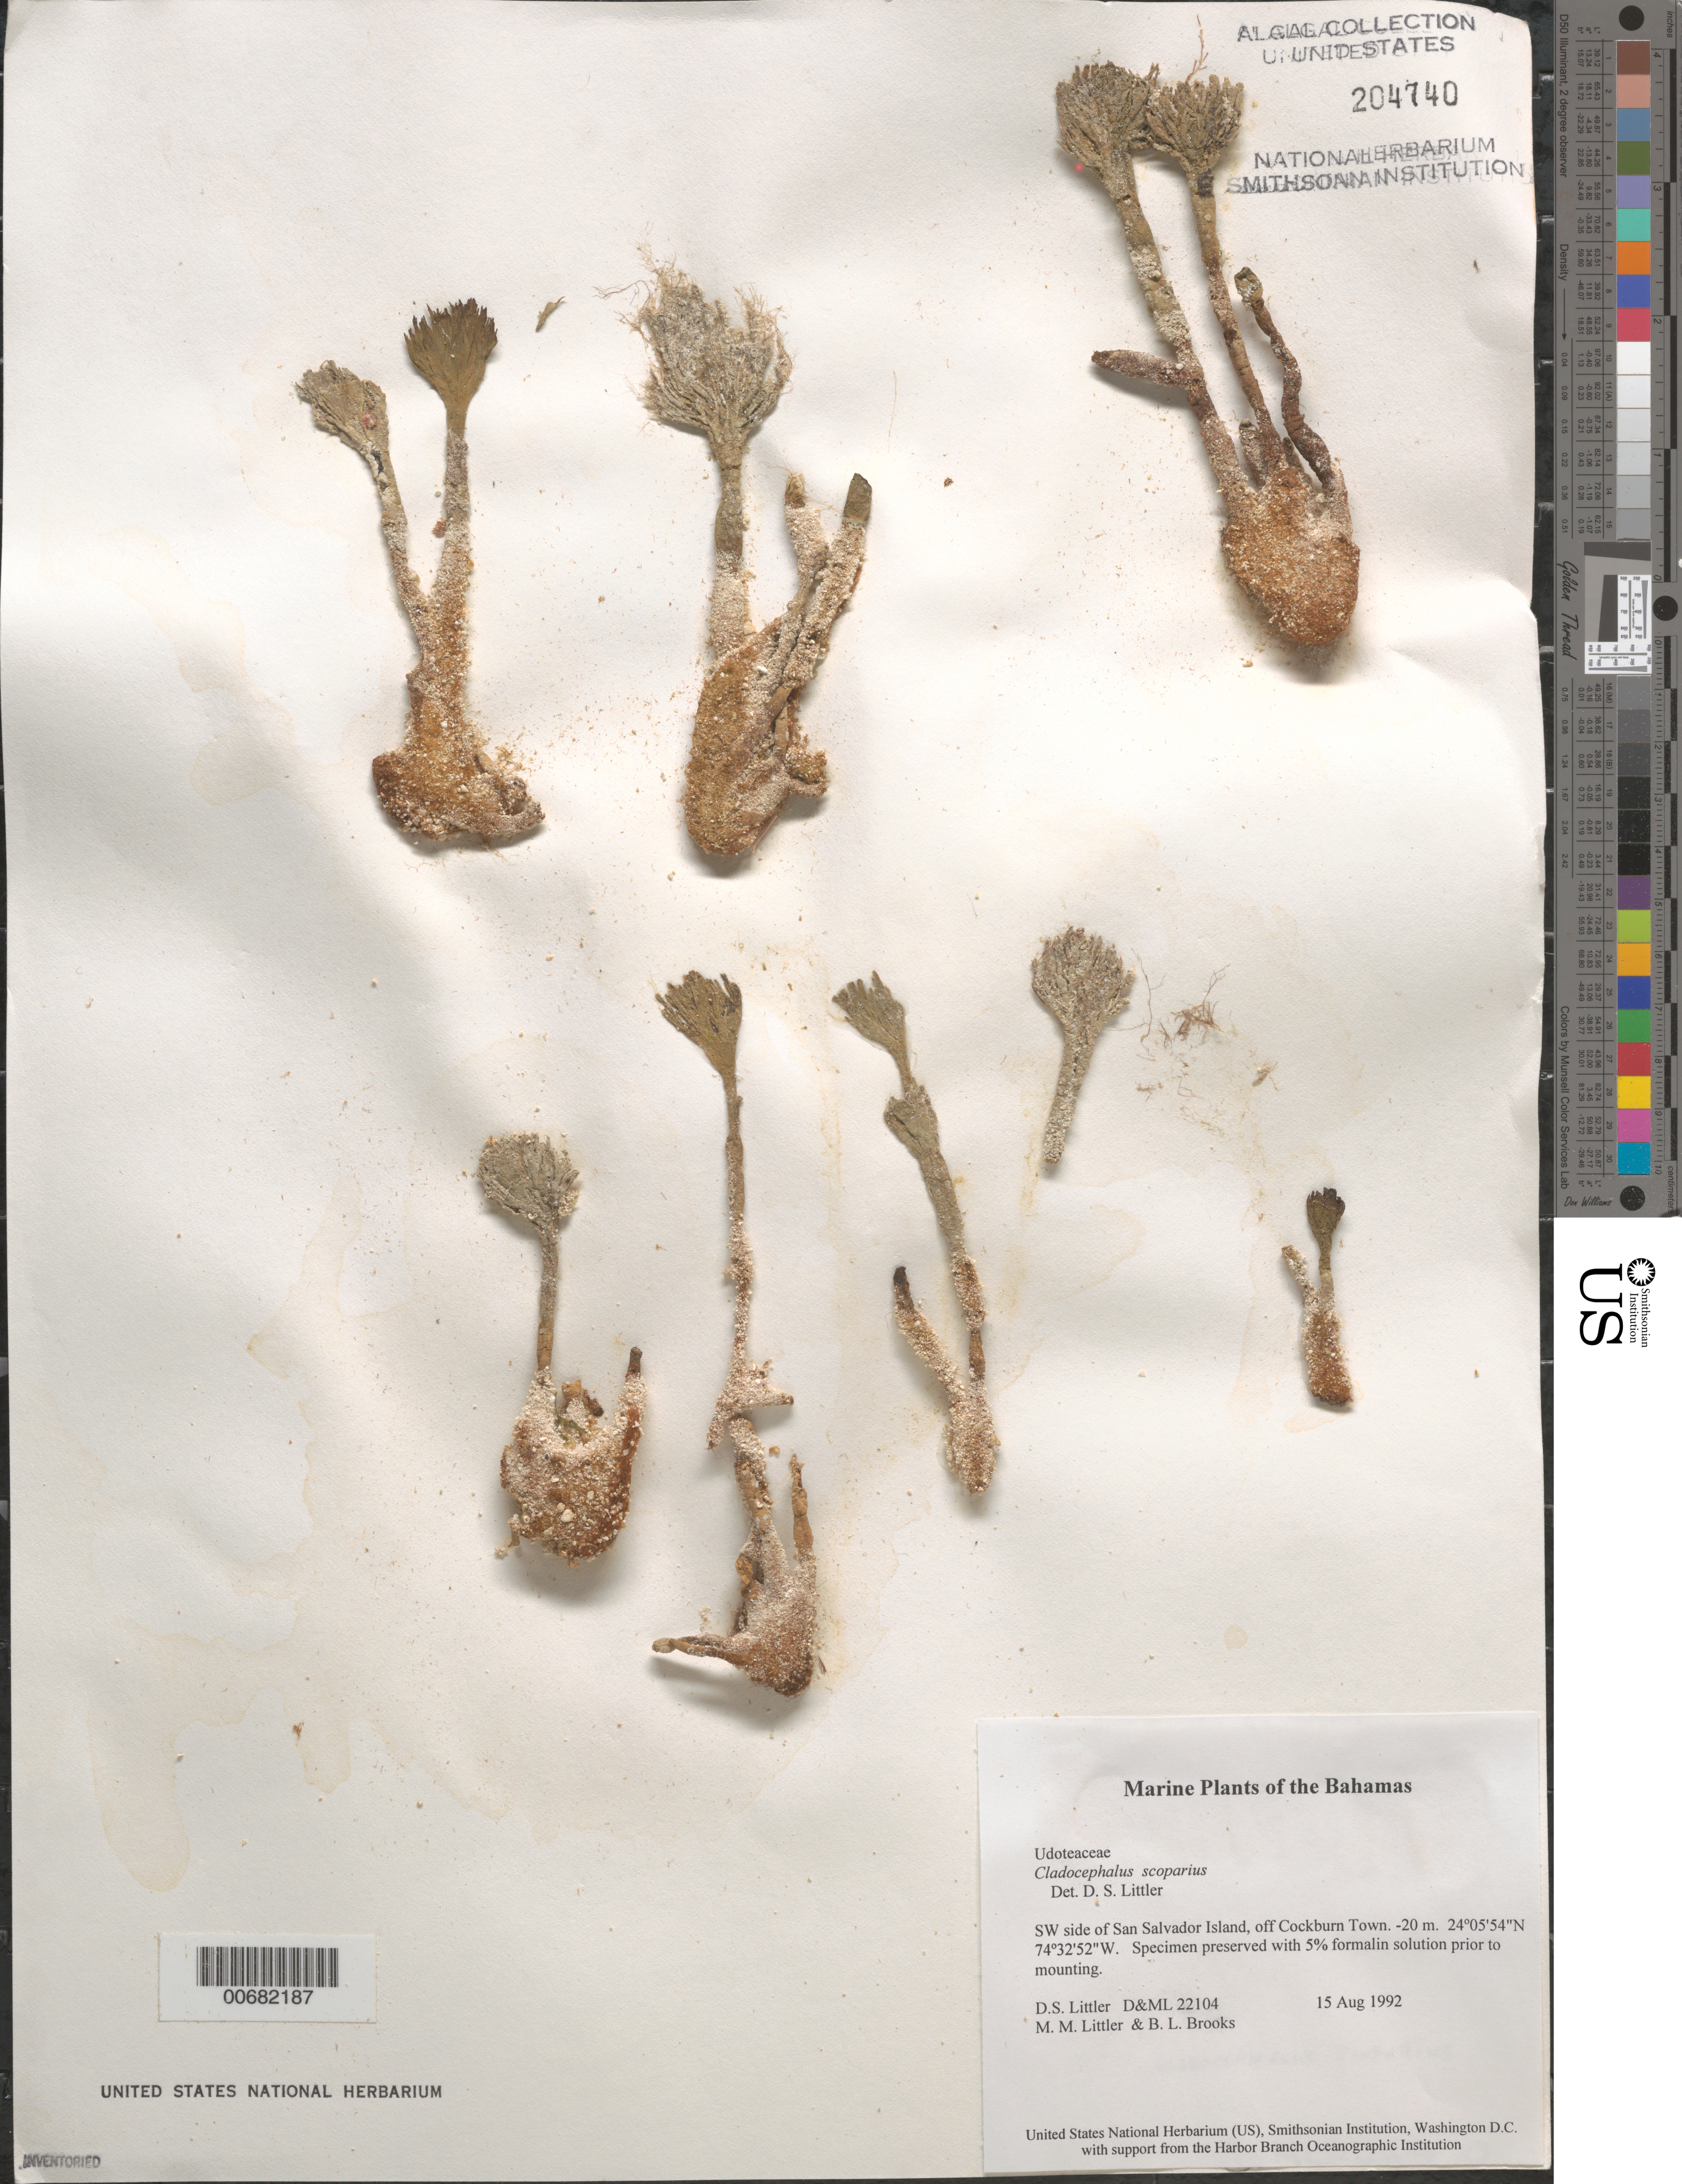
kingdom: Plantae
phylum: Chlorophyta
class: Ulvophyceae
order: Bryopsidales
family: Dichotomosiphonaceae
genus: Cladocephalus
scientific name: Cladocephalus scoparius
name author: M. Howe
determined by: Littler, D. S.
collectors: D. S. Littler, M. M. Littler & B. Brooks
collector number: D&ML 22104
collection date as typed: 15 Aug 1992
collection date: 1992-08-15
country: Bahamas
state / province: San Salvador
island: San Salvador Island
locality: Off Cockburn Town, southwest side of island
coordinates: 24 05' 54" N, 74 32' 52" W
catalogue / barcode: US 204740